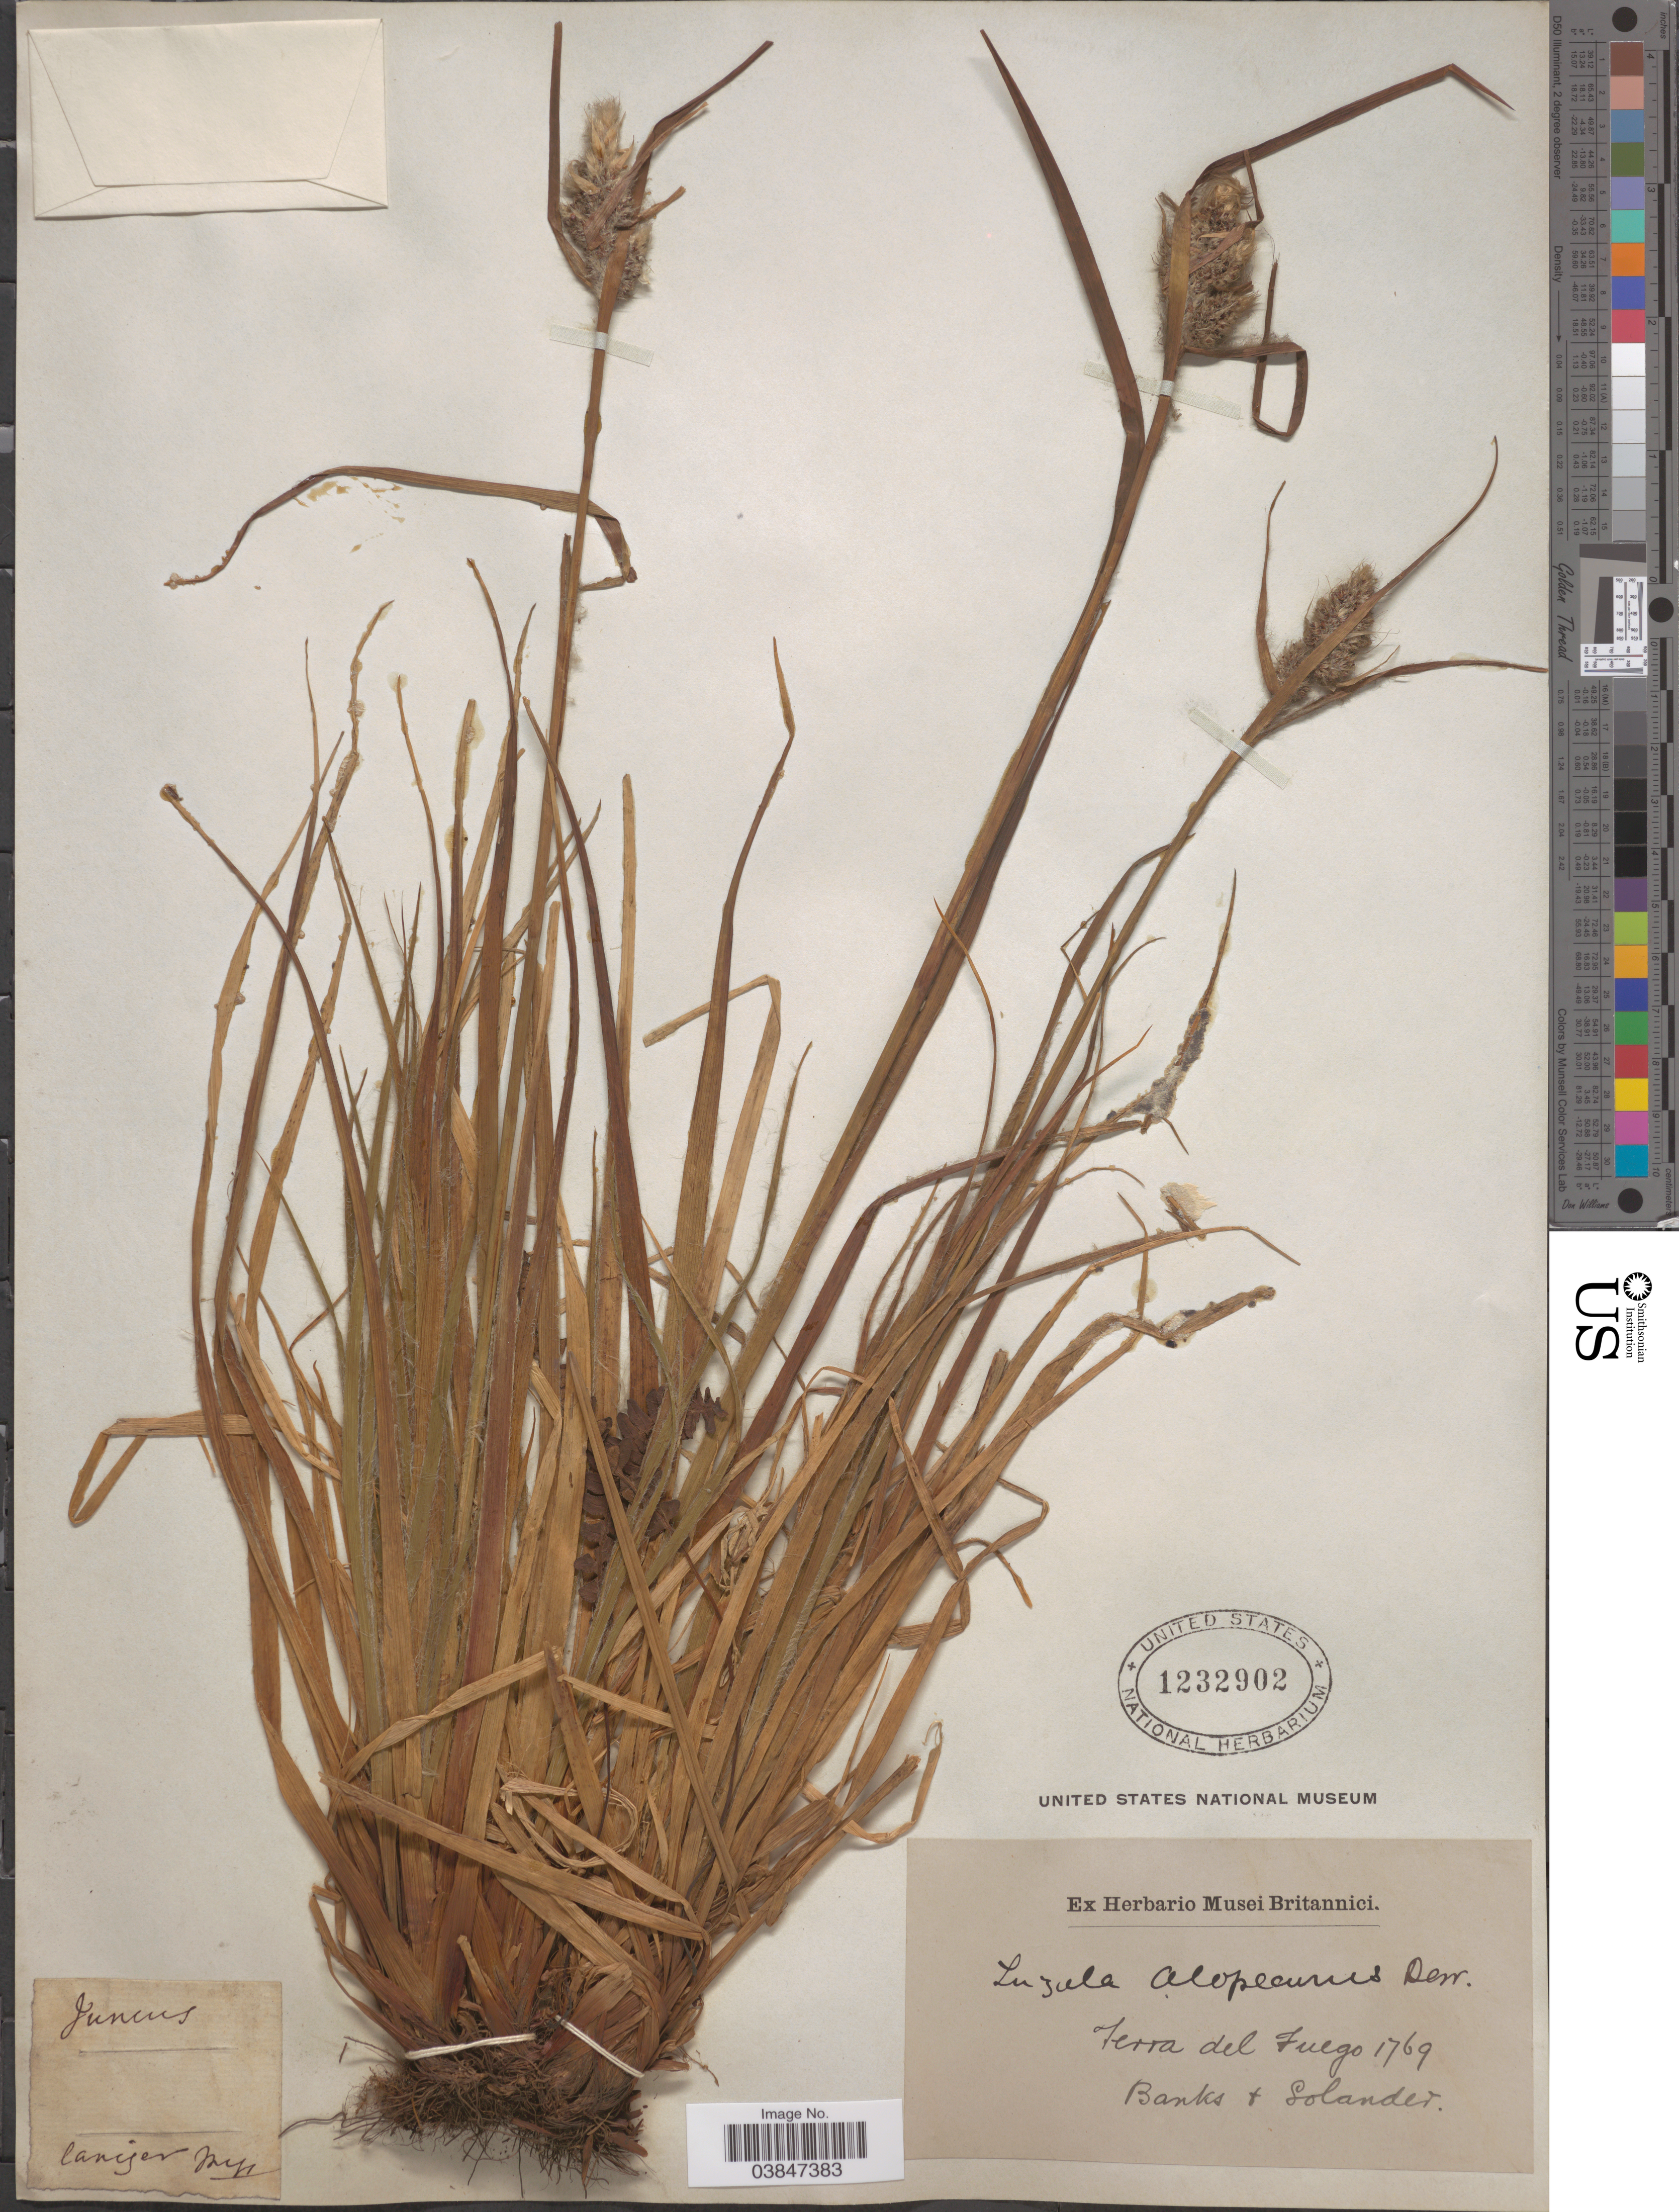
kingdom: Plantae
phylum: Tracheophyta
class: Liliopsida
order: Poales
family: Juncaceae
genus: Luzula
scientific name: Luzula alopecurus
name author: Desv.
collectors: -- Banks & -- Solander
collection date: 1769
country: Argentina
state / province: Tierra del Fuego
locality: Terra del Fuego.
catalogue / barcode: US 1232902